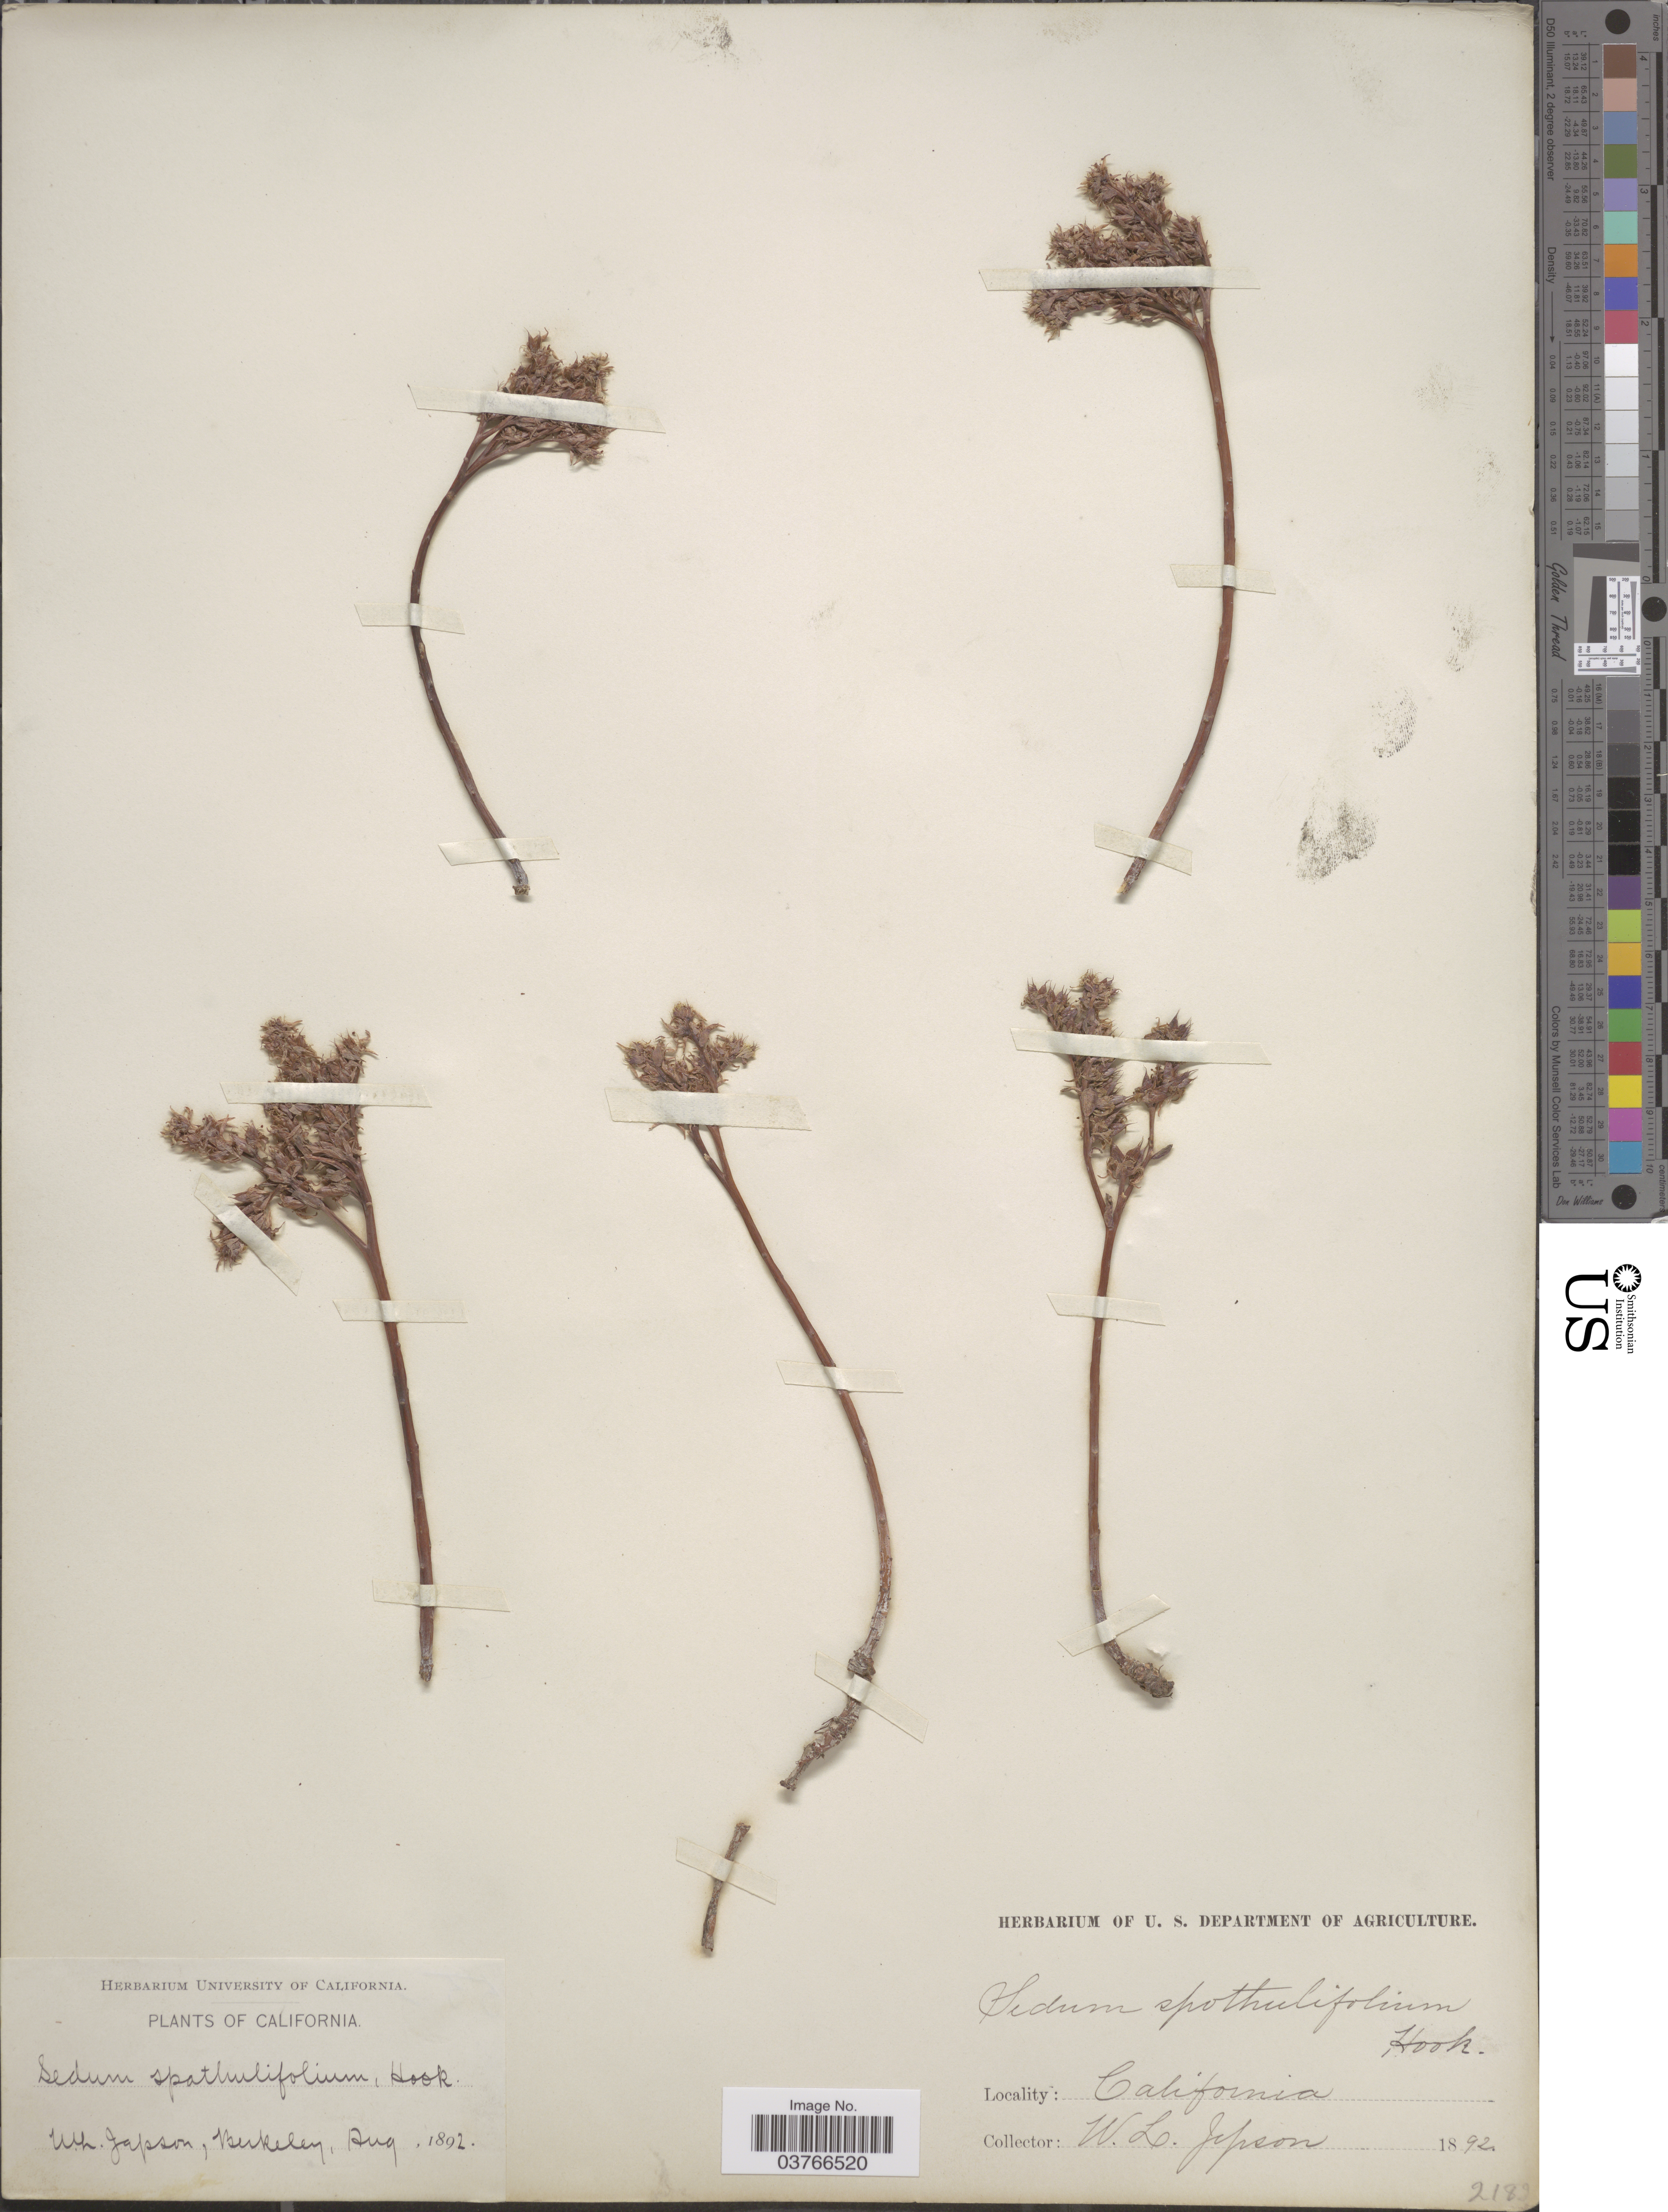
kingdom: Plantae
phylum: Tracheophyta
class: Magnoliopsida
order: Saxifragales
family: Crassulaceae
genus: Sedum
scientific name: Sedum spathulifolium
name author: Hook.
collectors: W. L. Jepson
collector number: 2182*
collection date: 1892-08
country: United States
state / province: California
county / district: Alameda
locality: Berkeley.